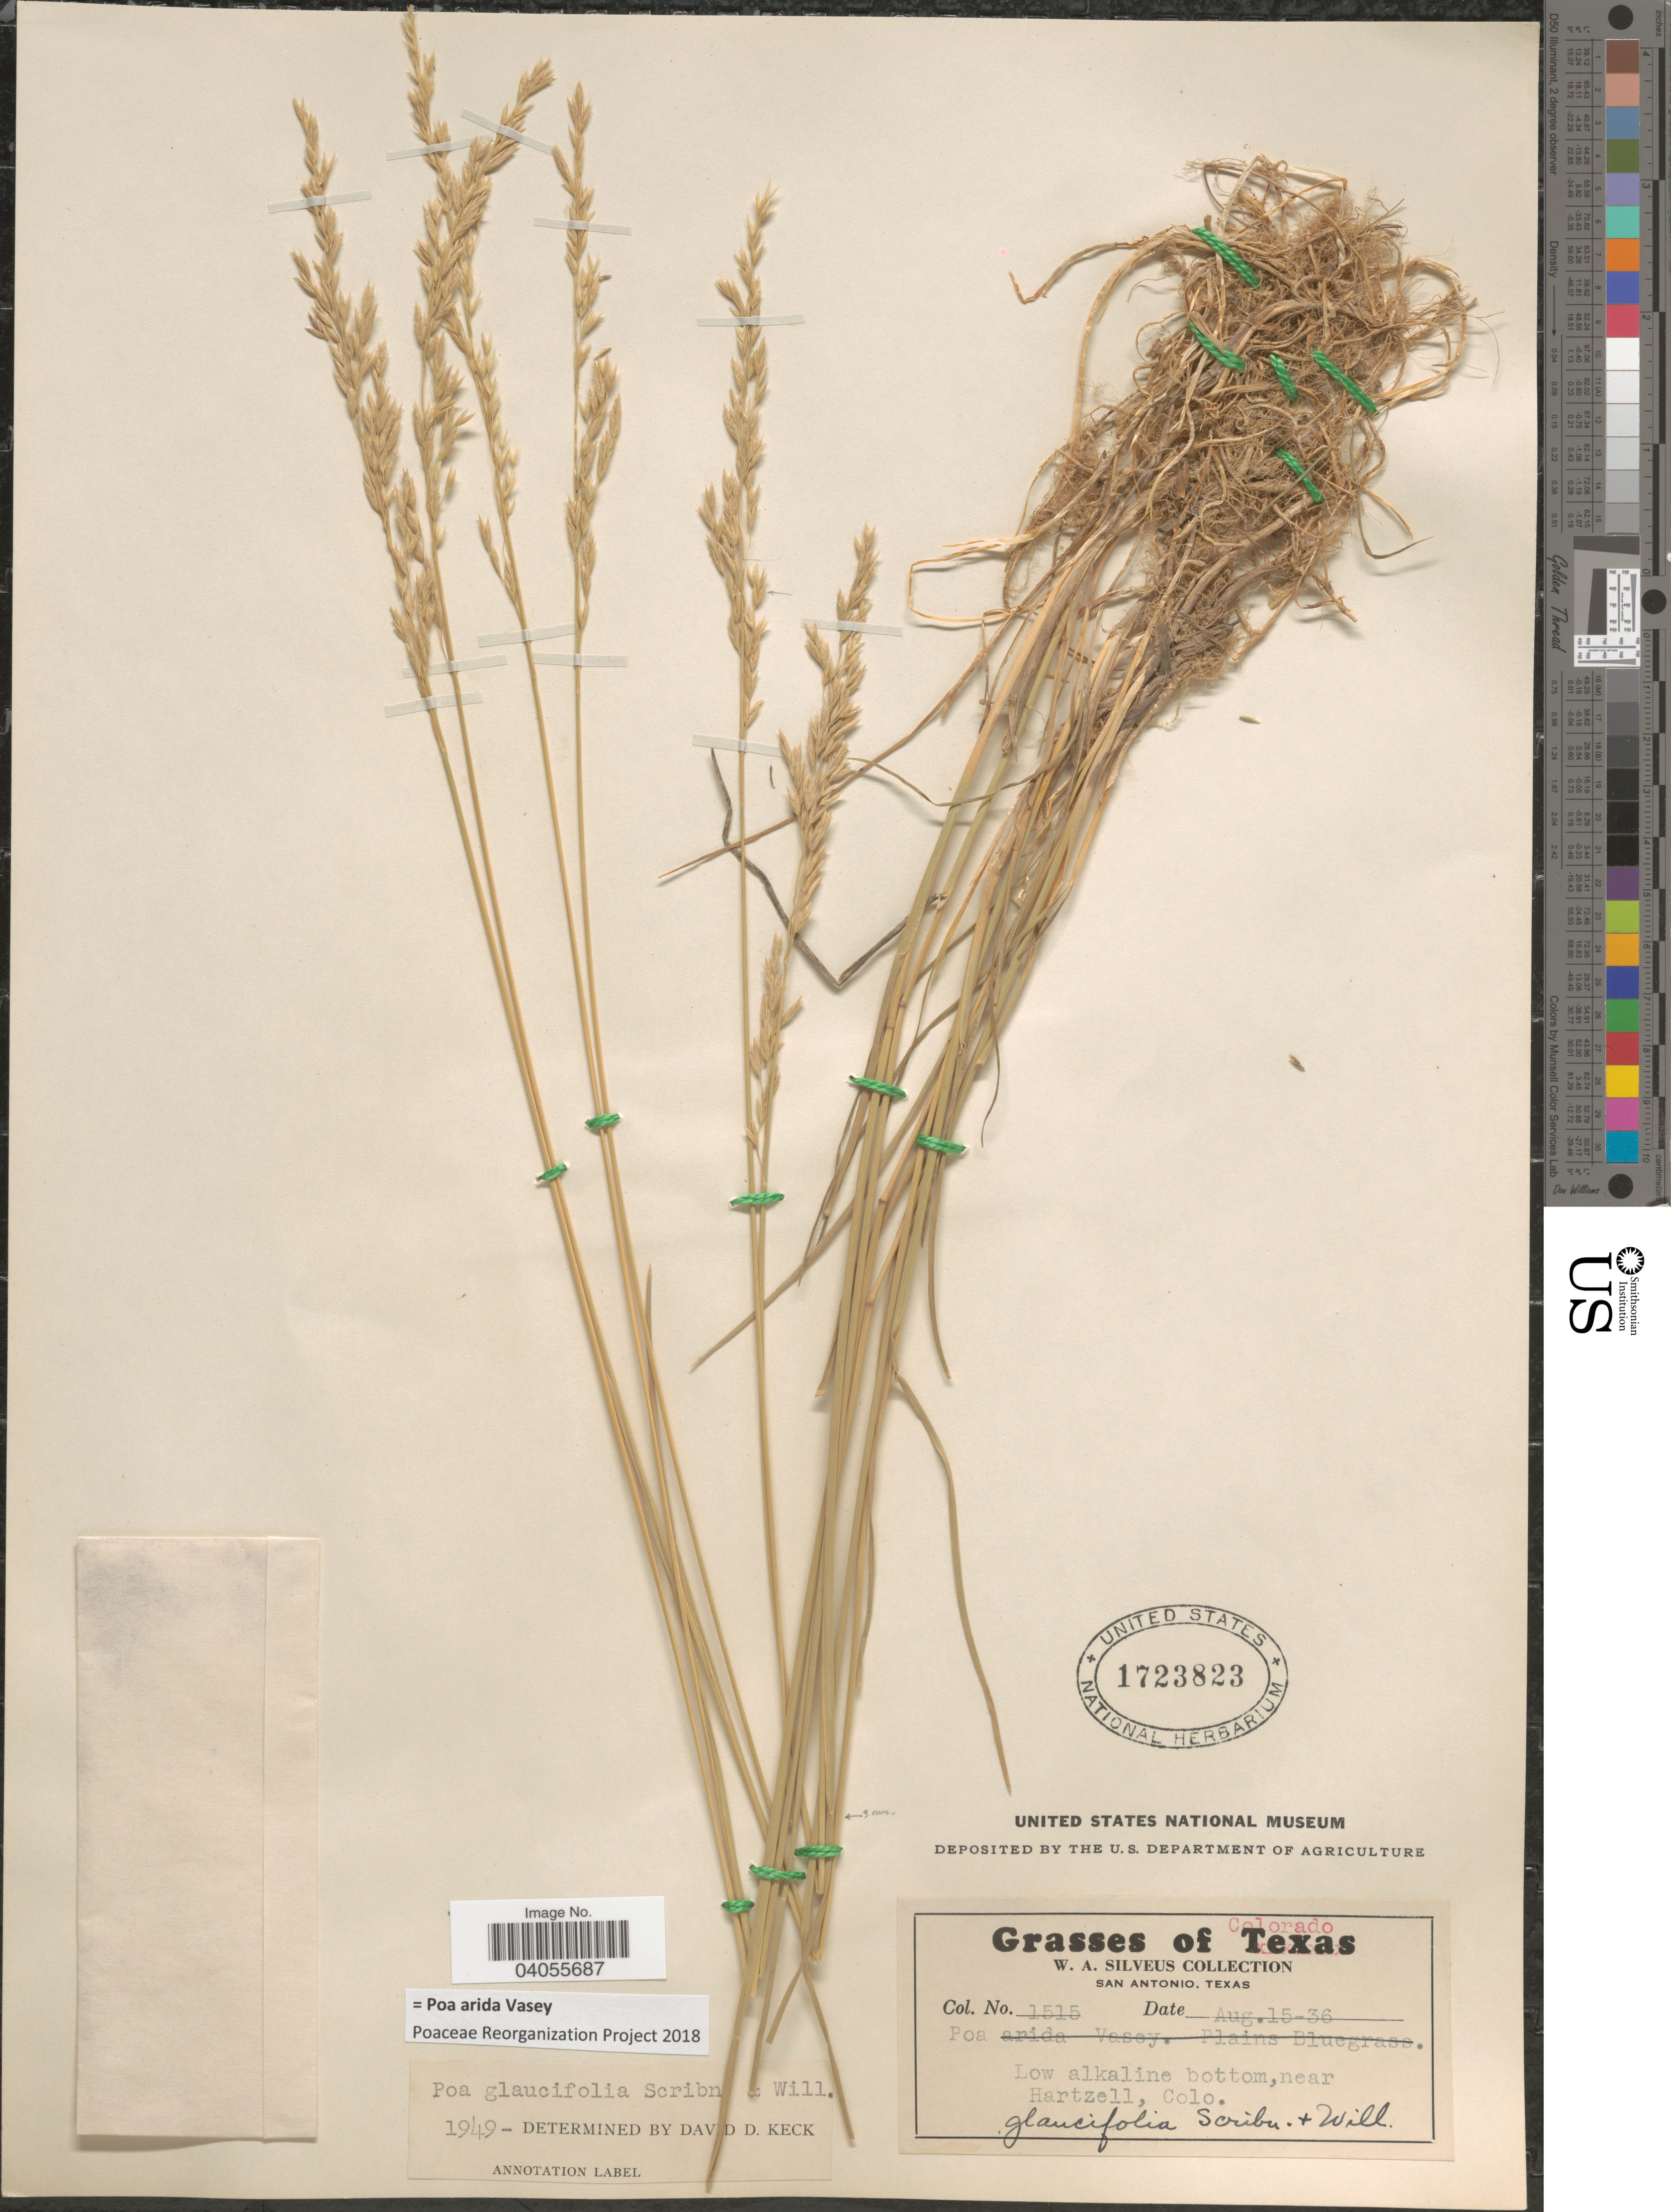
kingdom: Plantae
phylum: Tracheophyta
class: Liliopsida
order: Poales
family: Poaceae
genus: Poa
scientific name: Poa arida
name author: Vasey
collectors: W. Silveus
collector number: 1515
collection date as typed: Transcribed d/m/y: 15/8/36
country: United States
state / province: Colorado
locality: Low alkaline bottom, near Hartzell.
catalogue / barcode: US 1723823